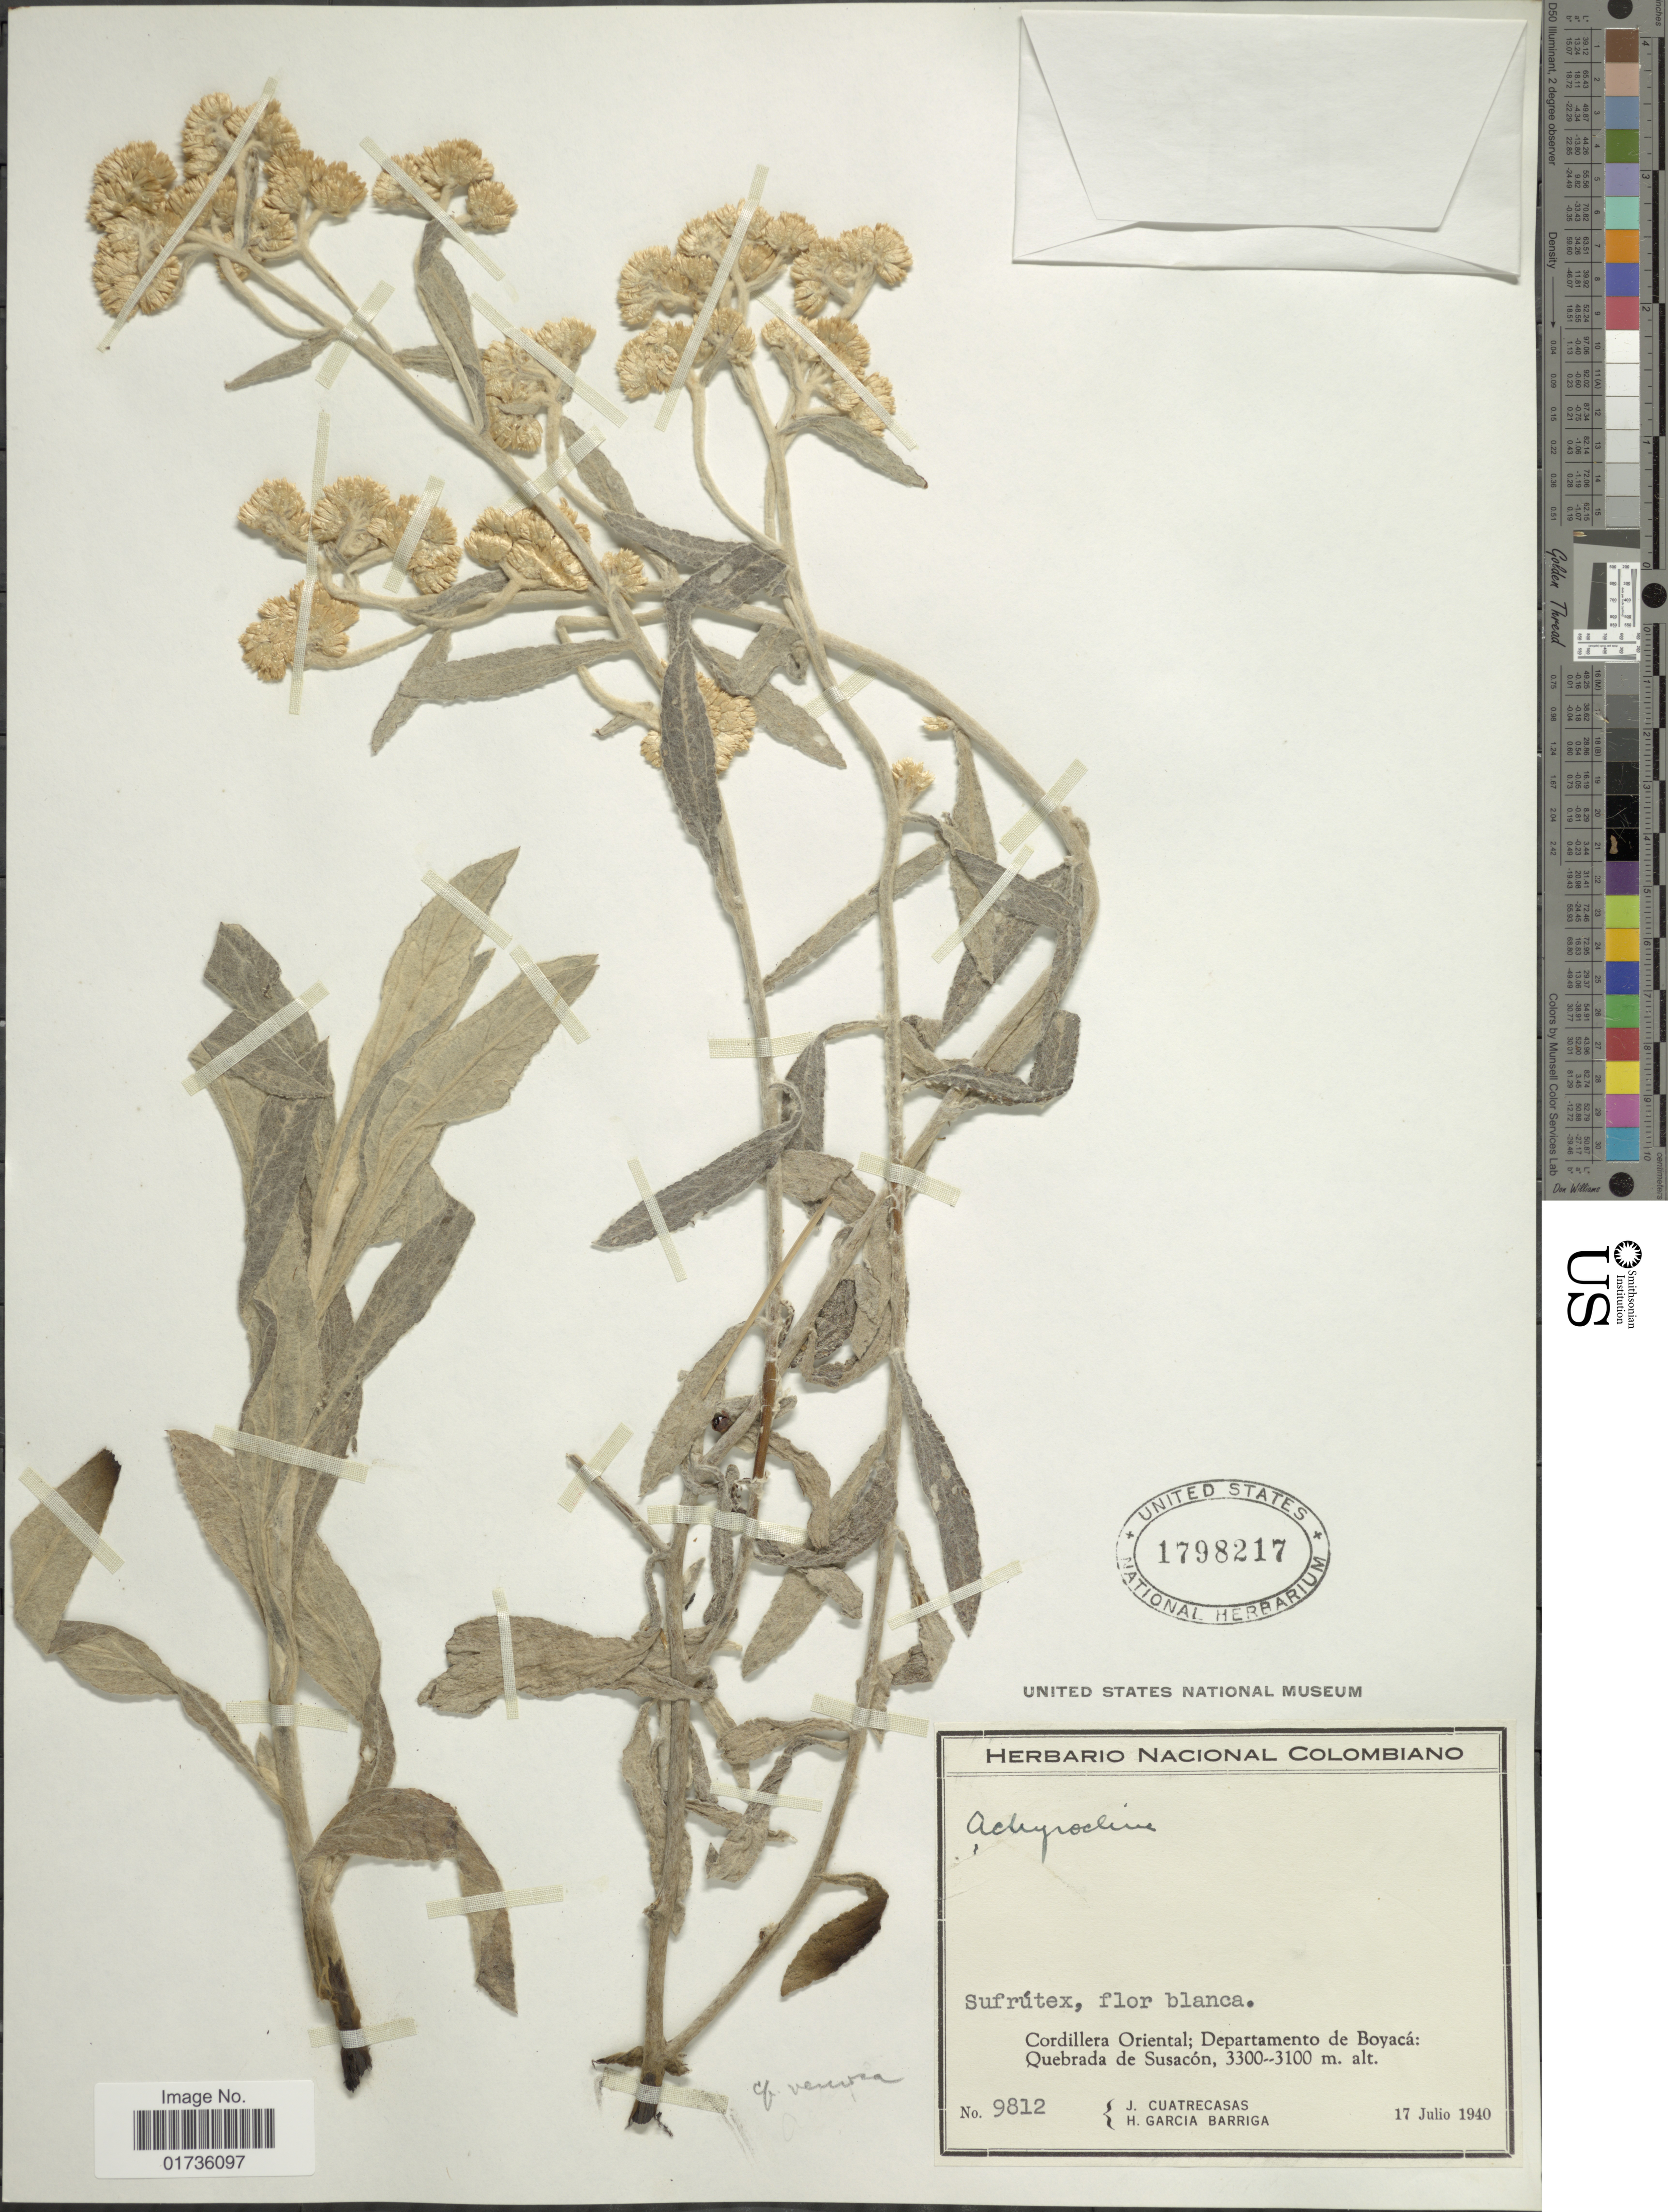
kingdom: Plantae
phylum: Tracheophyta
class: Magnoliopsida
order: Asterales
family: Asteraceae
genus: Achyrocline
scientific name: Achyrocline sp.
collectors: J. Cuatrecasas & H. García Barriga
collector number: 9812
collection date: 1940-07-17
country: Colombia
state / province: Boyacá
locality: Cordillera Oriental; Departamento de Boyacá: Quebrada de Susacón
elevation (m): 3100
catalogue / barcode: US 1798217